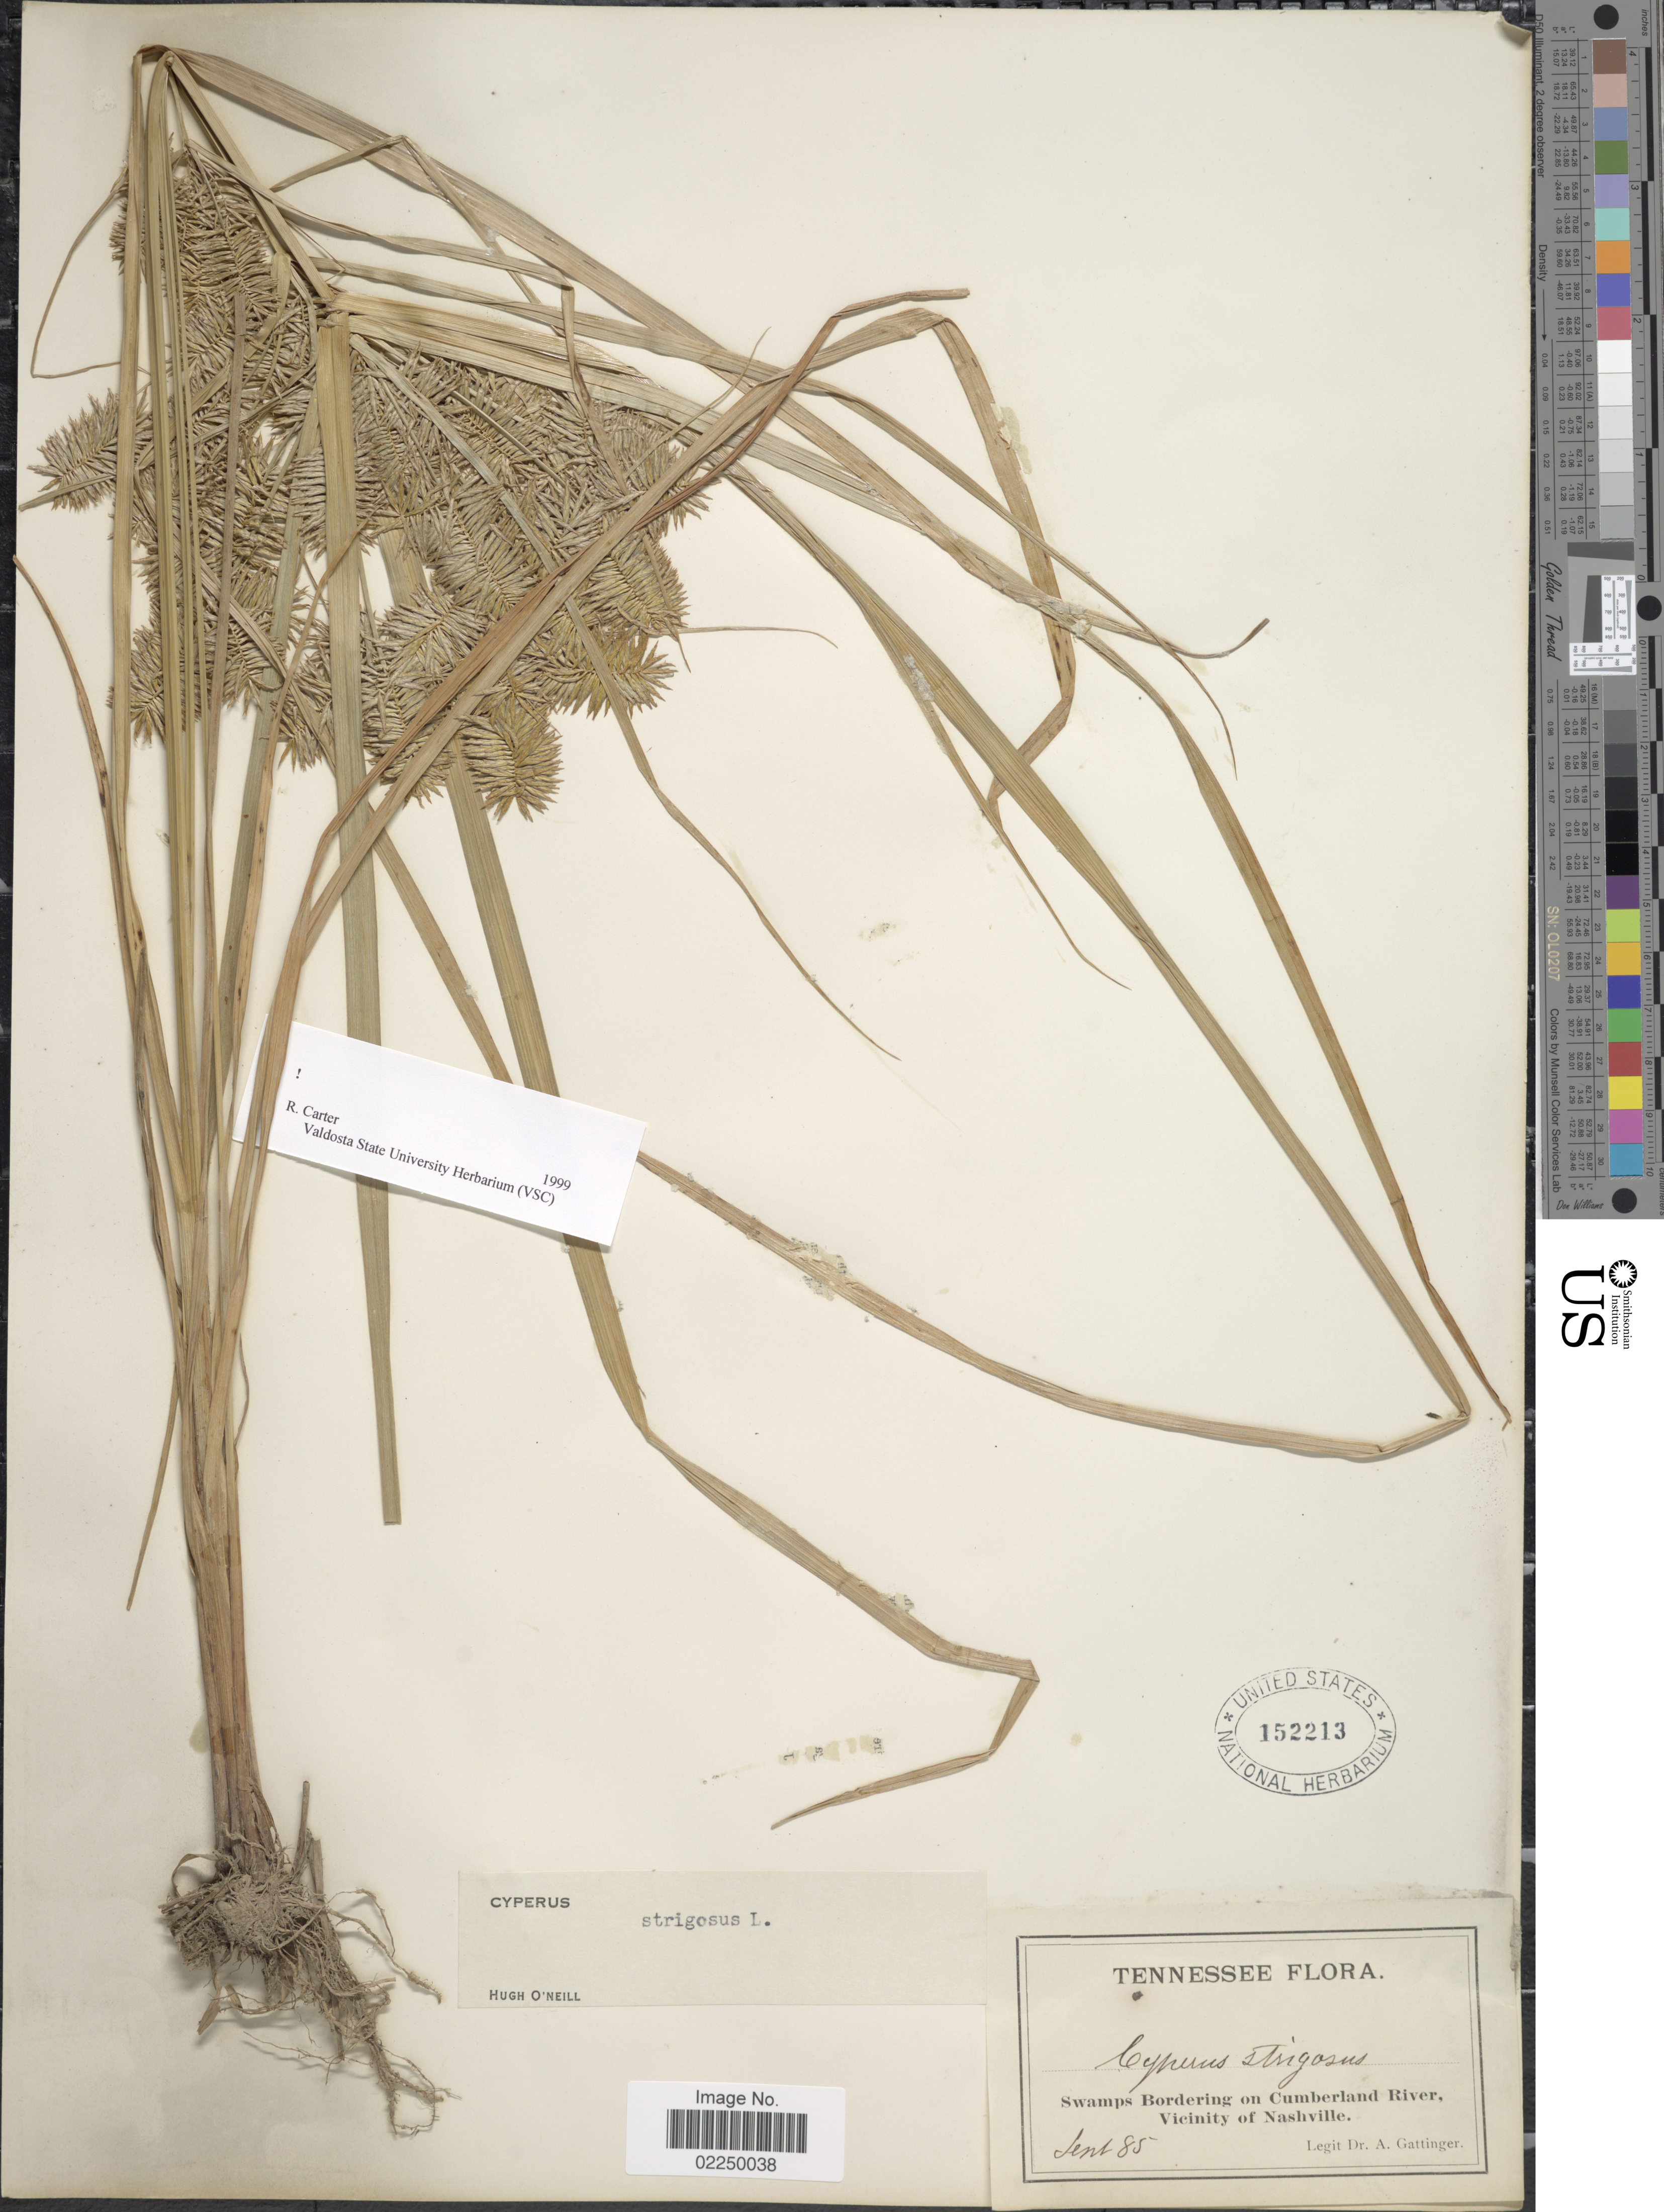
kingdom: Plantae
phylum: Tracheophyta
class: Liliopsida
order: Poales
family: Cyperaceae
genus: Cyperus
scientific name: Cyperus strigosus L.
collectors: A. Gattinger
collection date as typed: Transcribed d/m/y: /9/85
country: United States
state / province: Tennessee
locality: Swamps Bordering on Cumberland River, Vicinity of Nasville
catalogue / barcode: US 152213